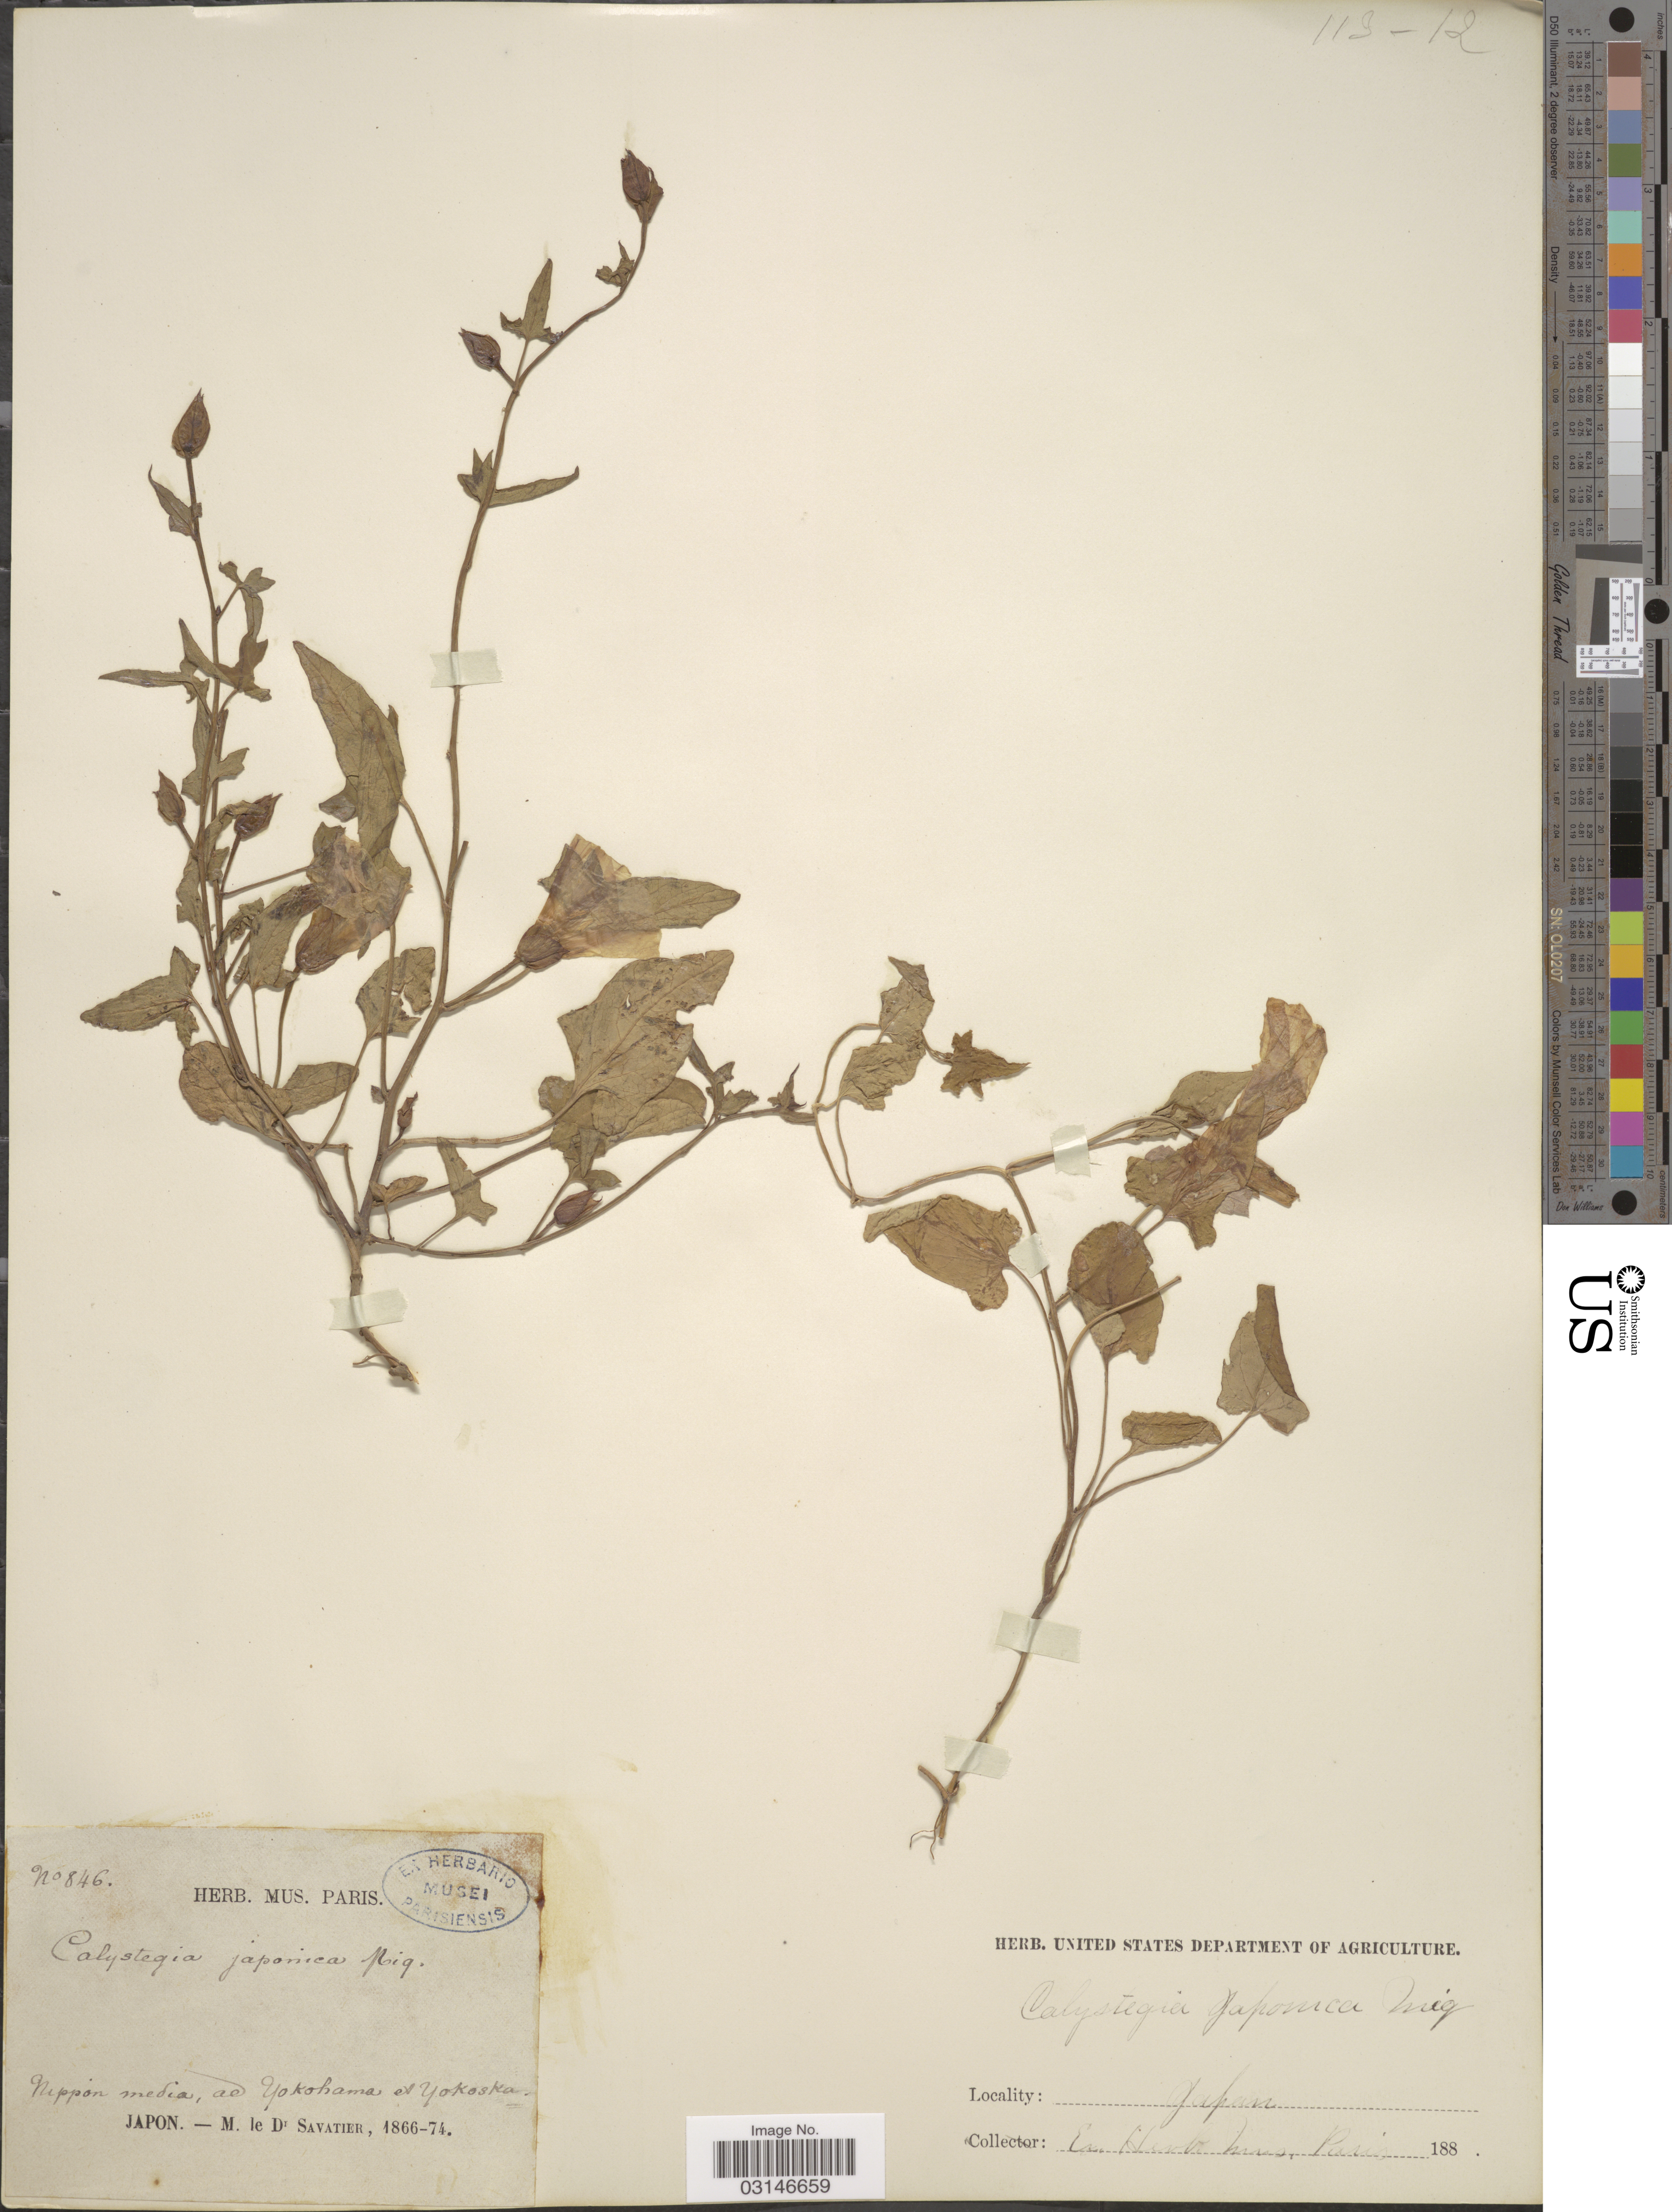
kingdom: Plantae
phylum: Tracheophyta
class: Magnoliopsida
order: Solanales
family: Convolvulaceae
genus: Calystegia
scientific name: Calystegia hederacea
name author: Thunb.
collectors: Savatier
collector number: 846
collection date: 1866/1874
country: Japan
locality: Nippon media, ad Yokohama et Yokoska.